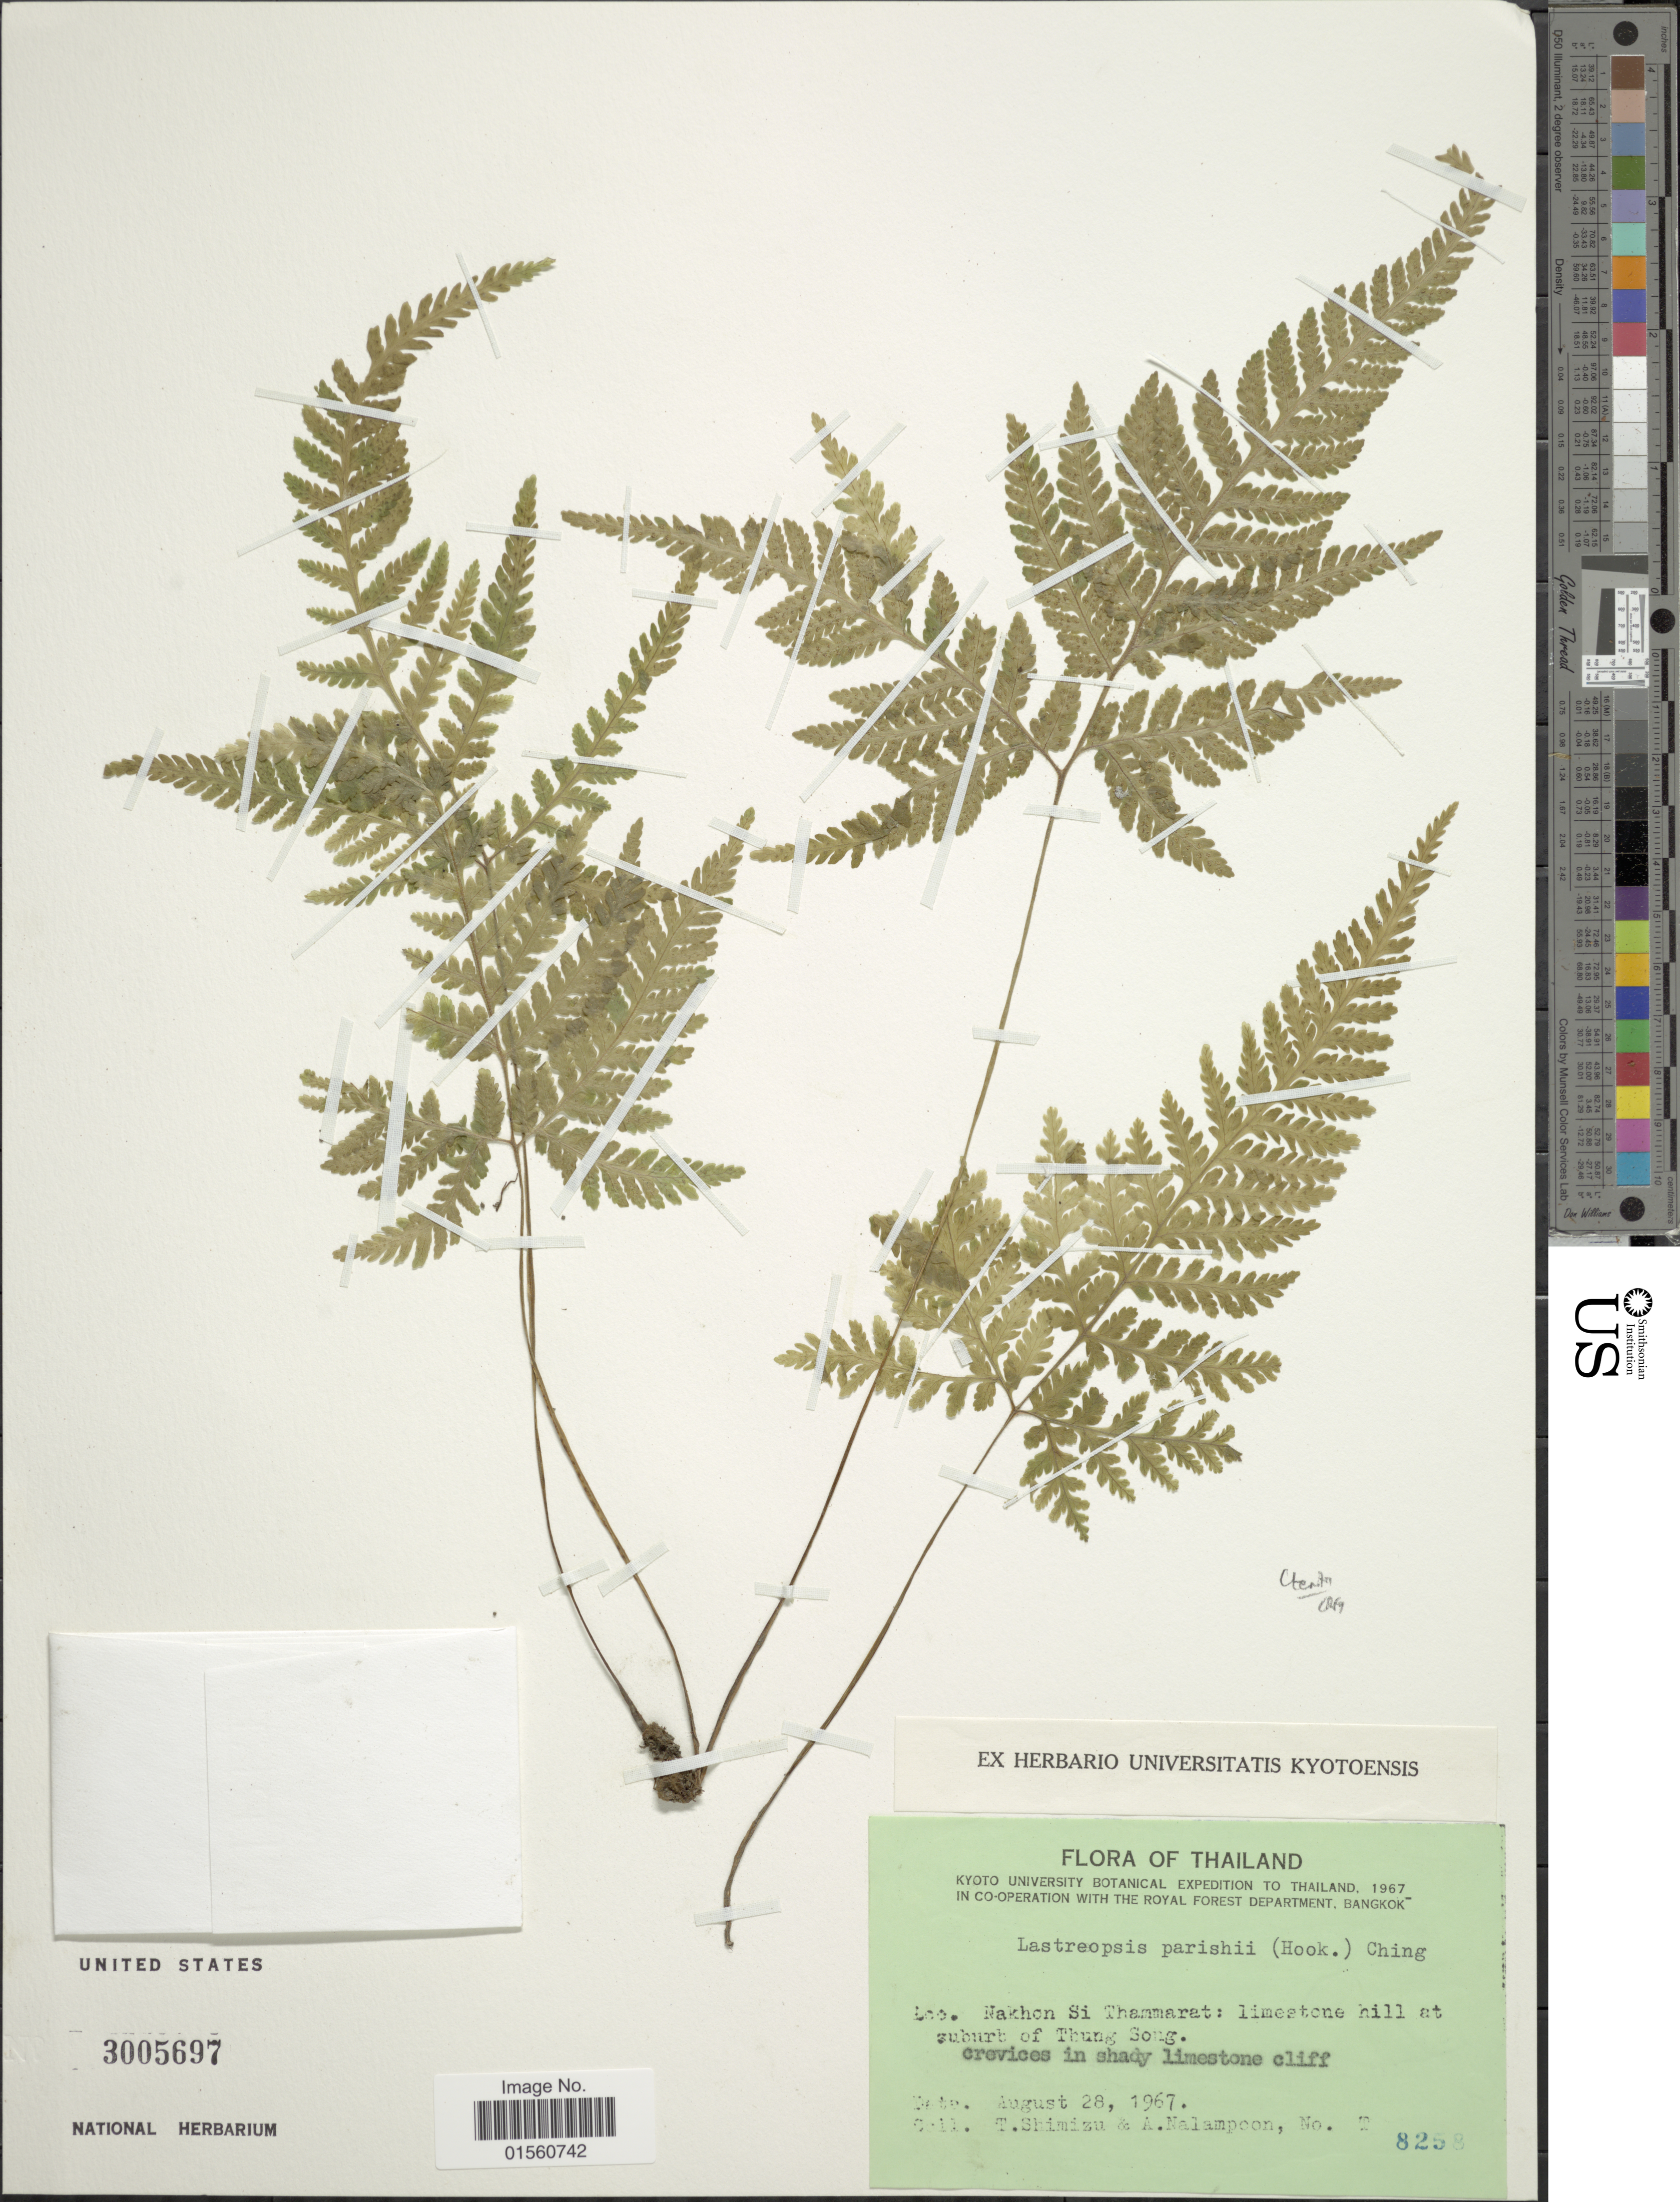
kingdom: Plantae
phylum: Tracheophyta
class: Polypodiopsida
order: Polypodiales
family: Dryopteridaceae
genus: Lastreopsis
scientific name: Lastreopsis parrishii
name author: (Hook.) Ching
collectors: T. Shimizu & A. Nalampoon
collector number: T 8258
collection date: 1967-08-28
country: Thailand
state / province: Nakhon Si Thammarat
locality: Limestone hill at zuburt of Thung Song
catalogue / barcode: US 3005697